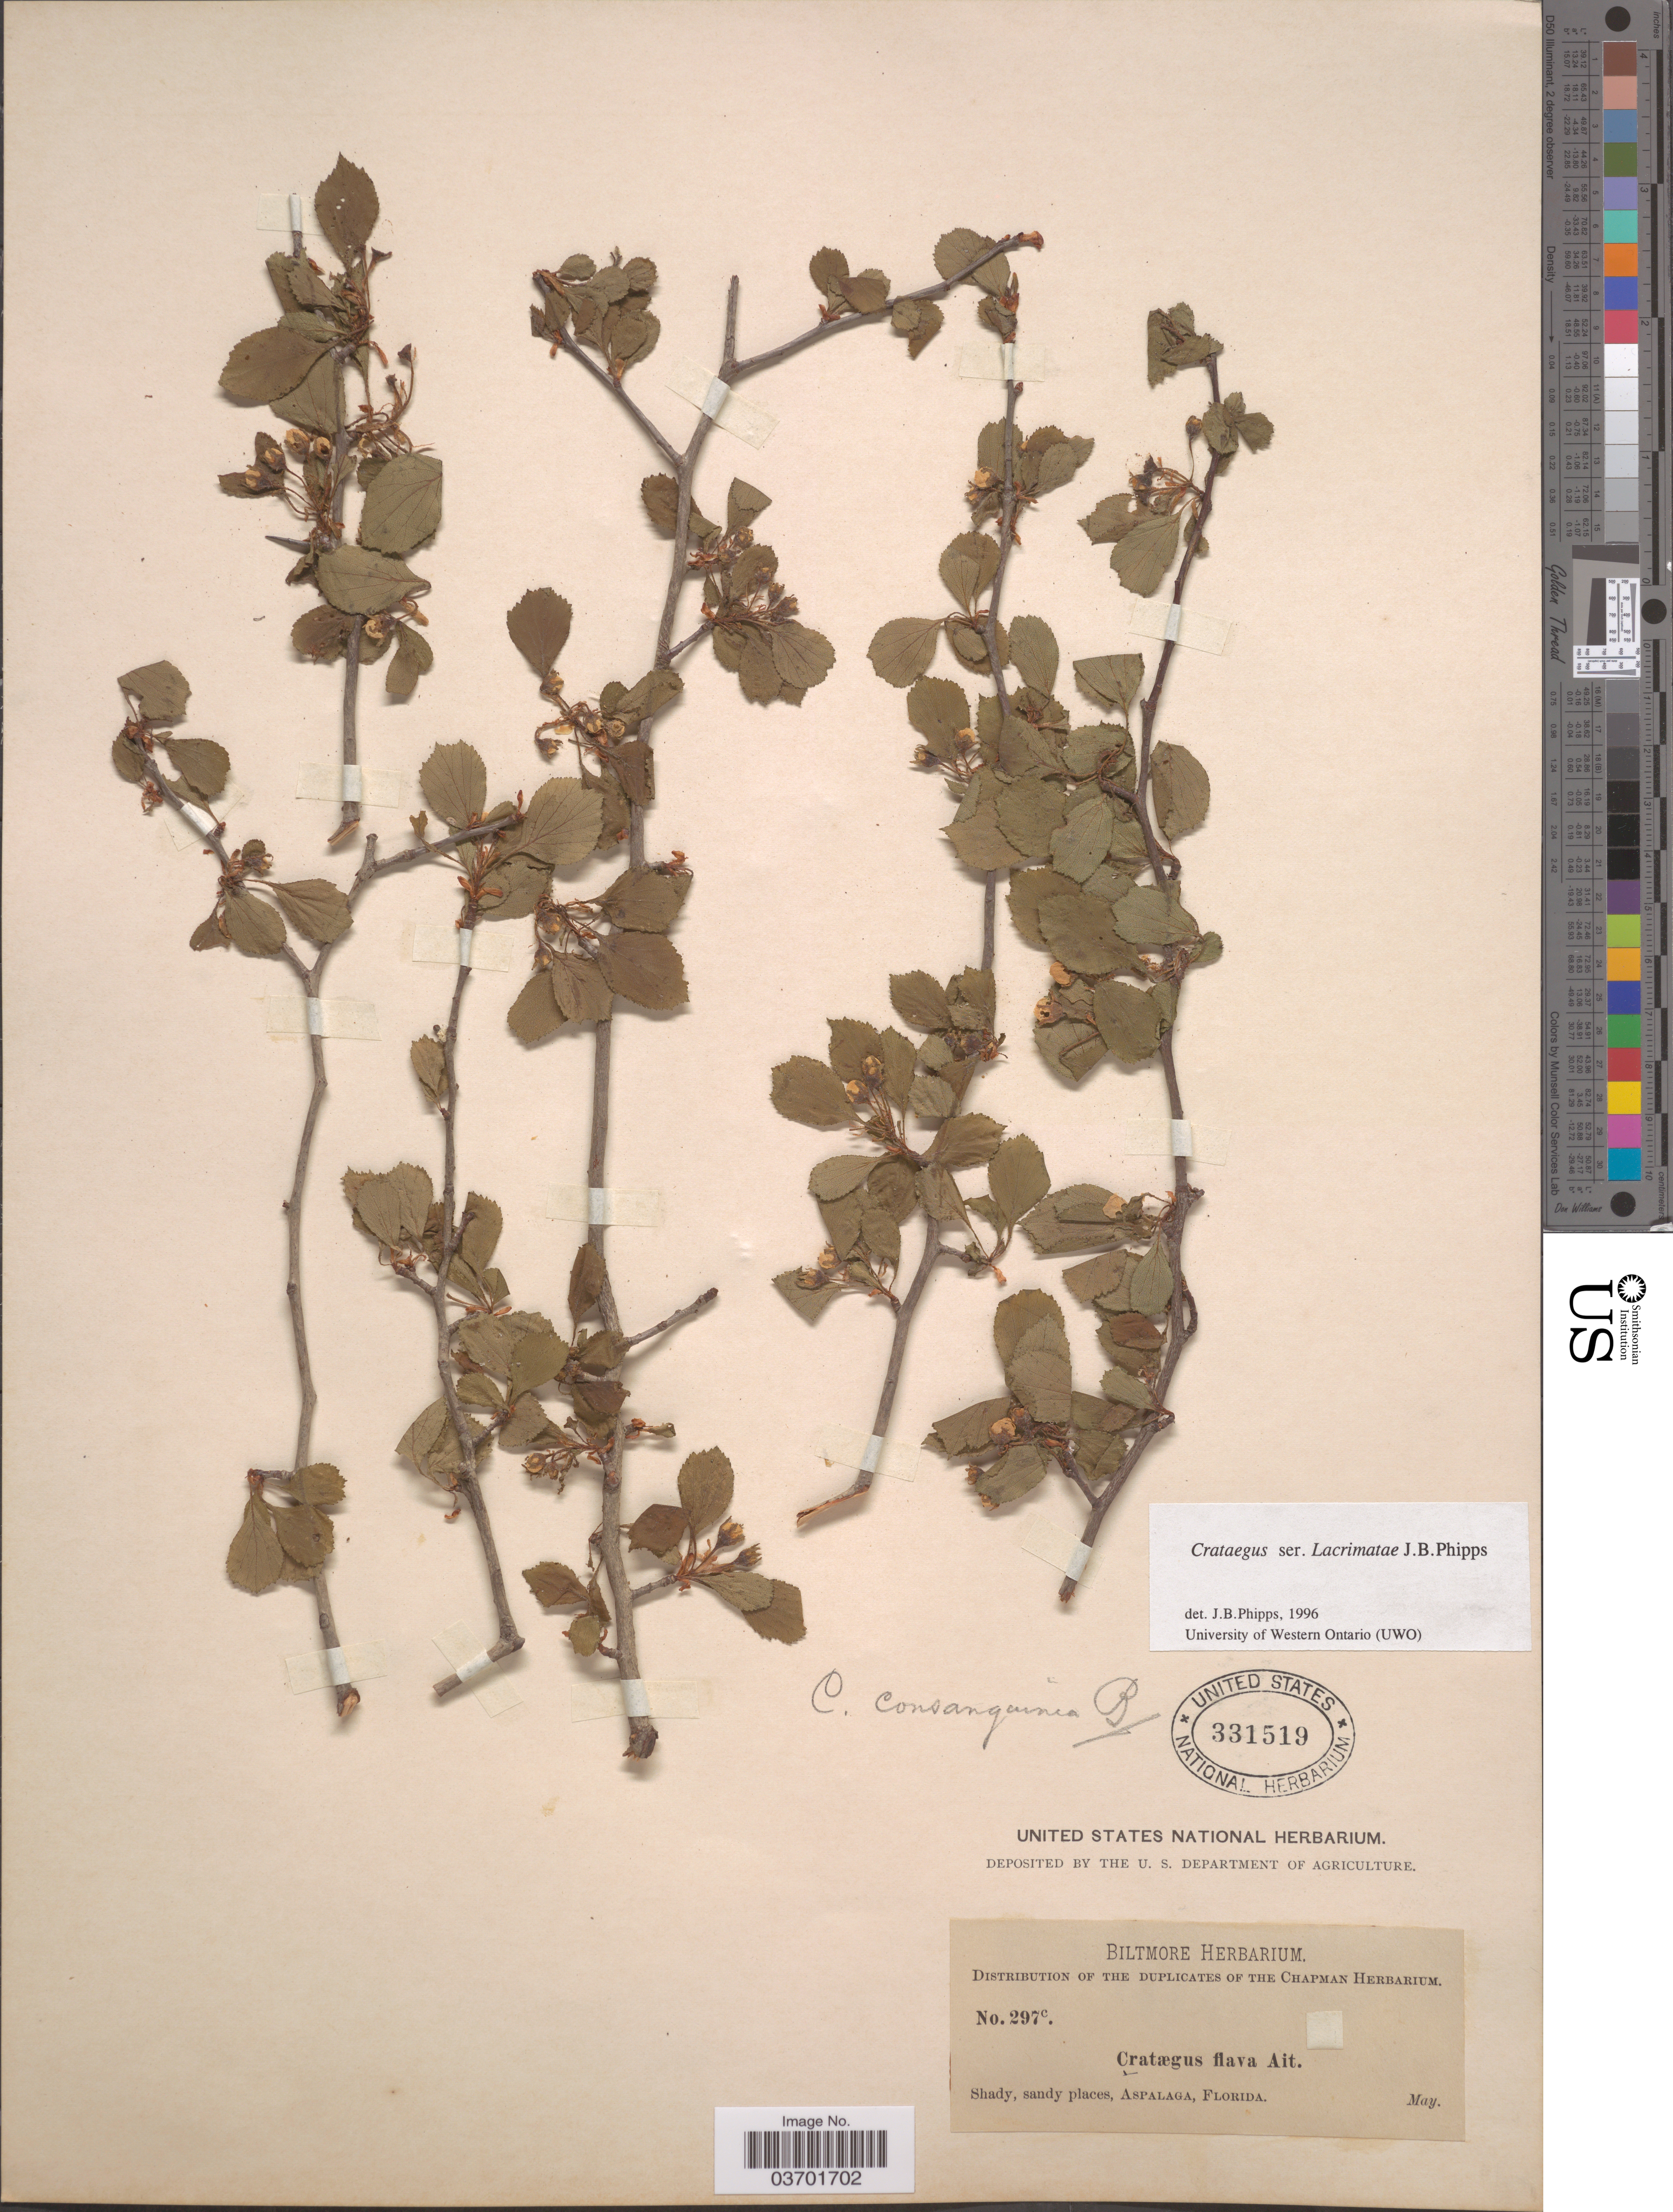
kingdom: Plantae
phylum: Tracheophyta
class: Magnoliopsida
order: Rosales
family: Rosaceae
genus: Crataegus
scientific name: Crataegus segnis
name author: Beadle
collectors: ex herb. Biltmore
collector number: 297c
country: United States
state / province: Florida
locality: Aspalaga.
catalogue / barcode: US 331519